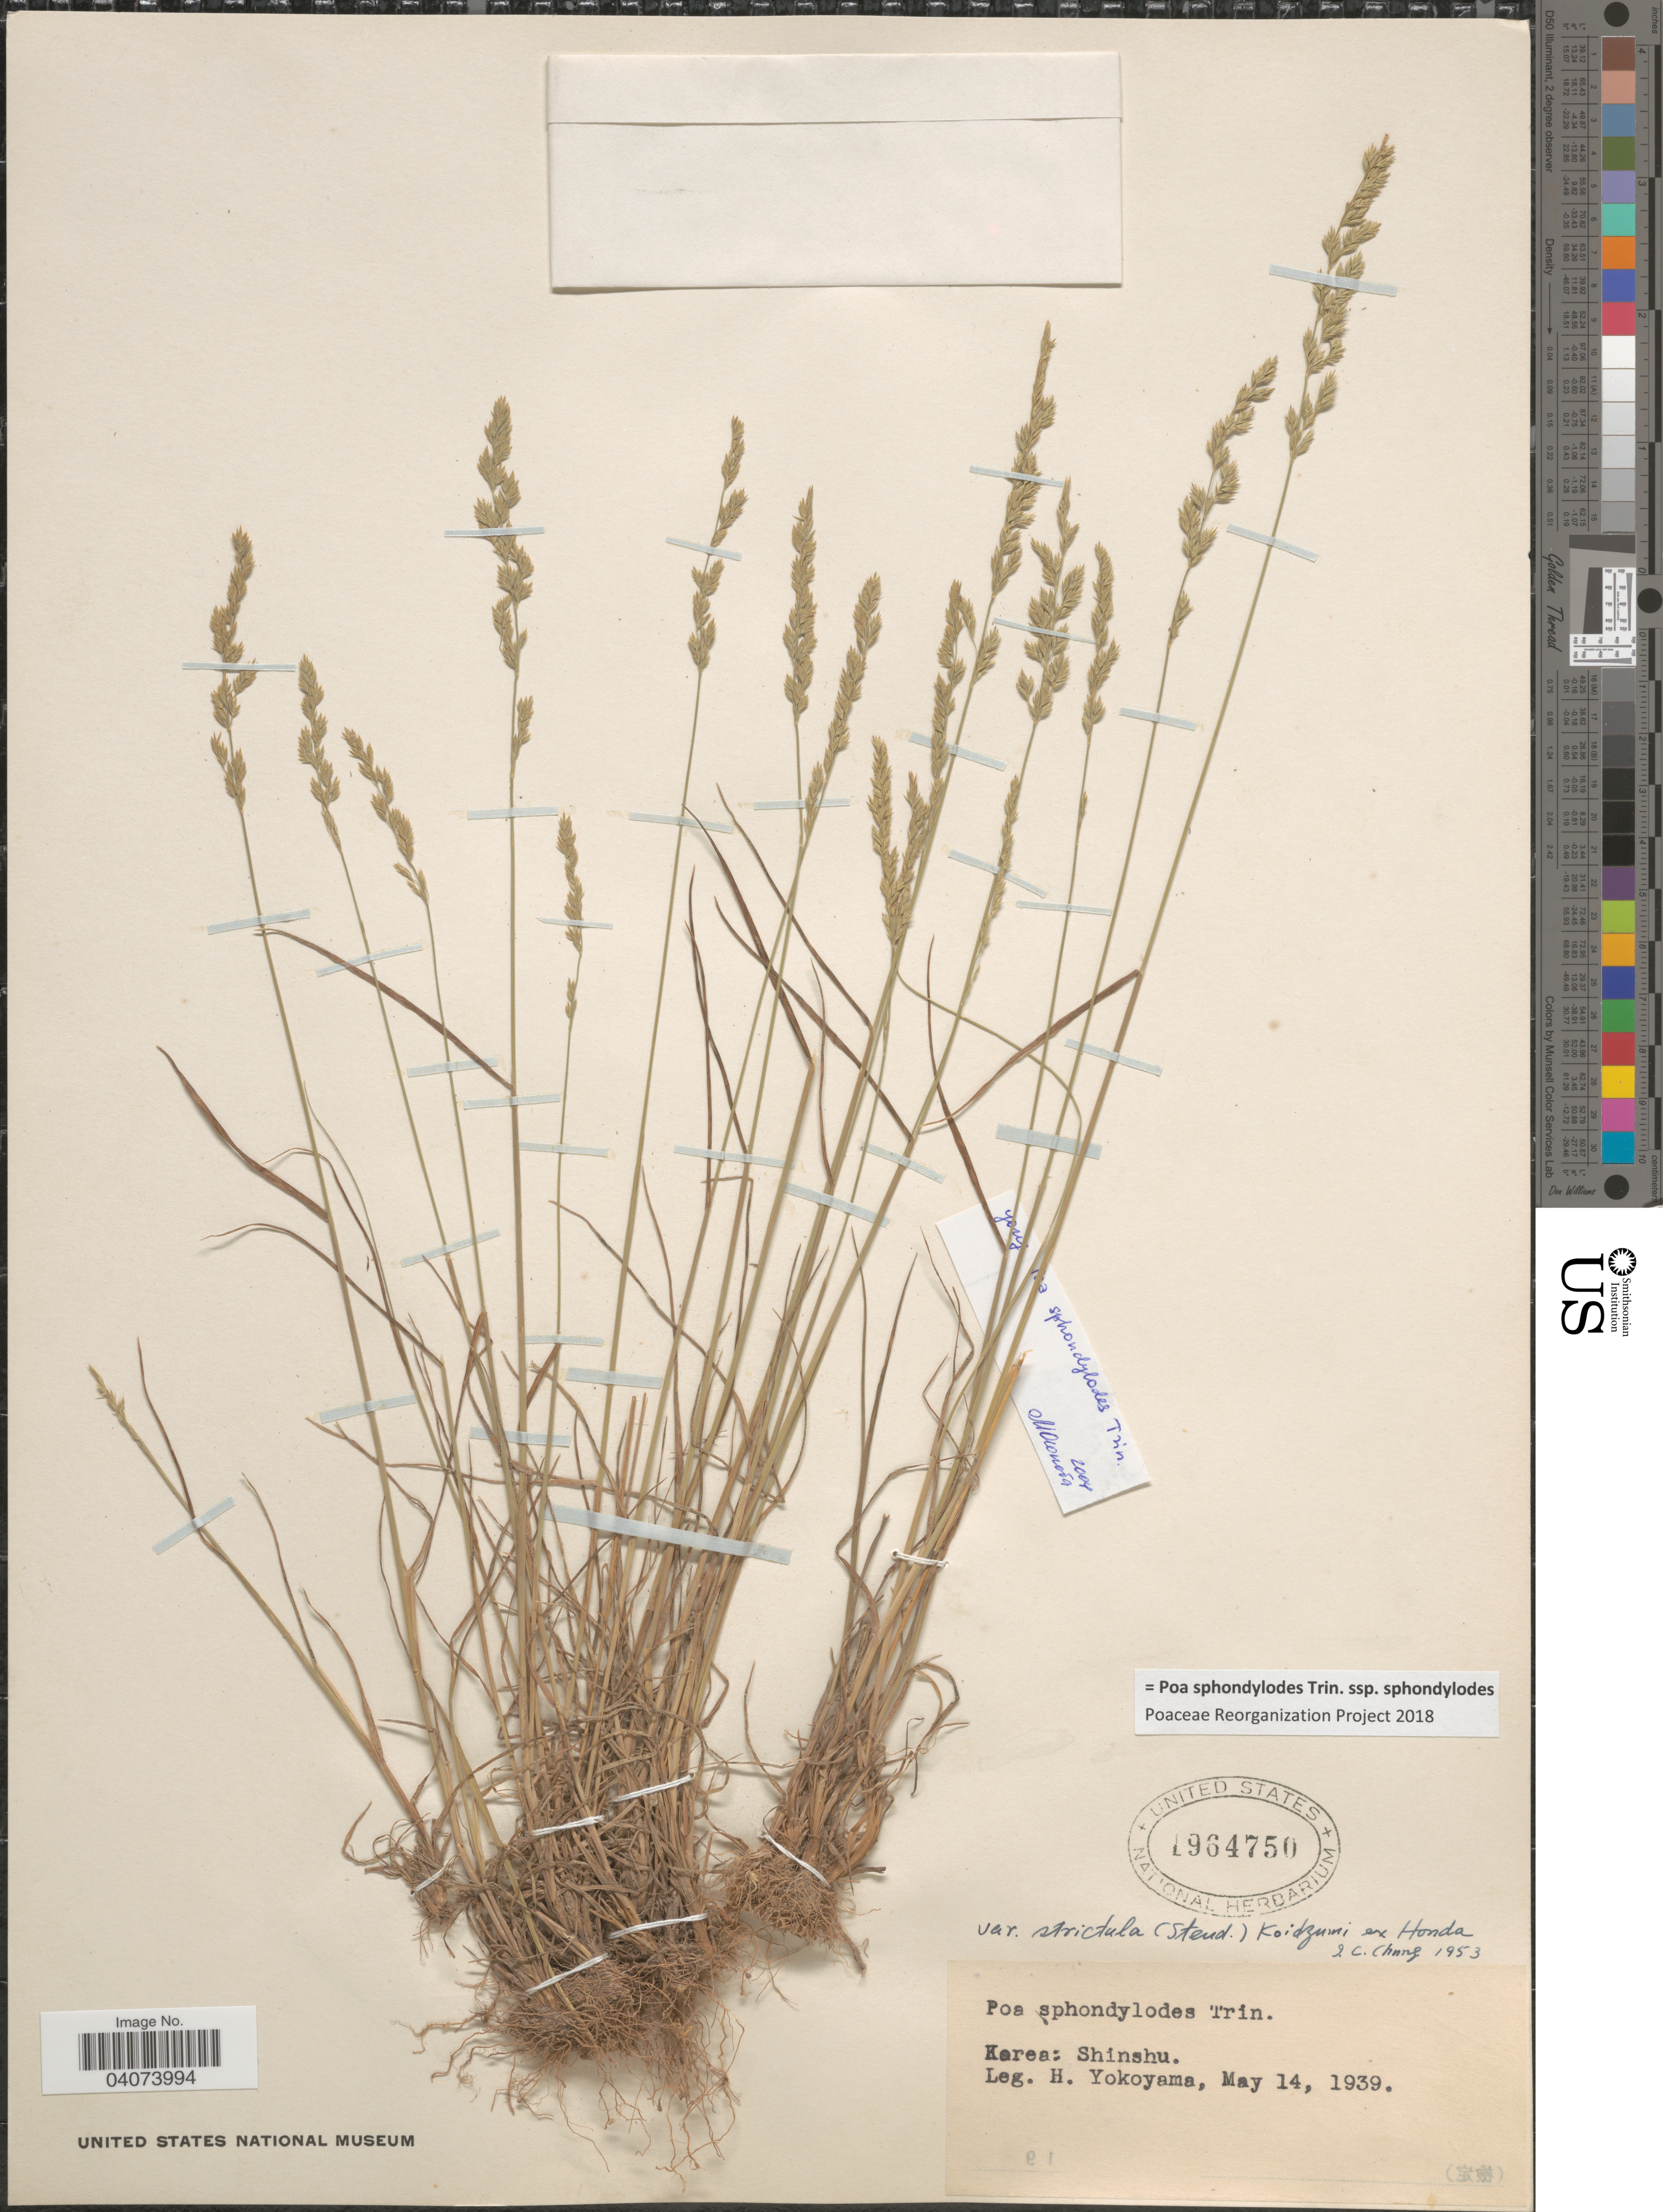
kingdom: Plantae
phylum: Tracheophyta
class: Liliopsida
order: Poales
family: Poaceae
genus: Poa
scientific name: Poa sphondylodes subsp. sphondylodes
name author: Trin.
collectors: H. Yokoyama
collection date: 1939-05-14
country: North Korea / South Korea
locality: Shinshu.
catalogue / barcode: US 1964750